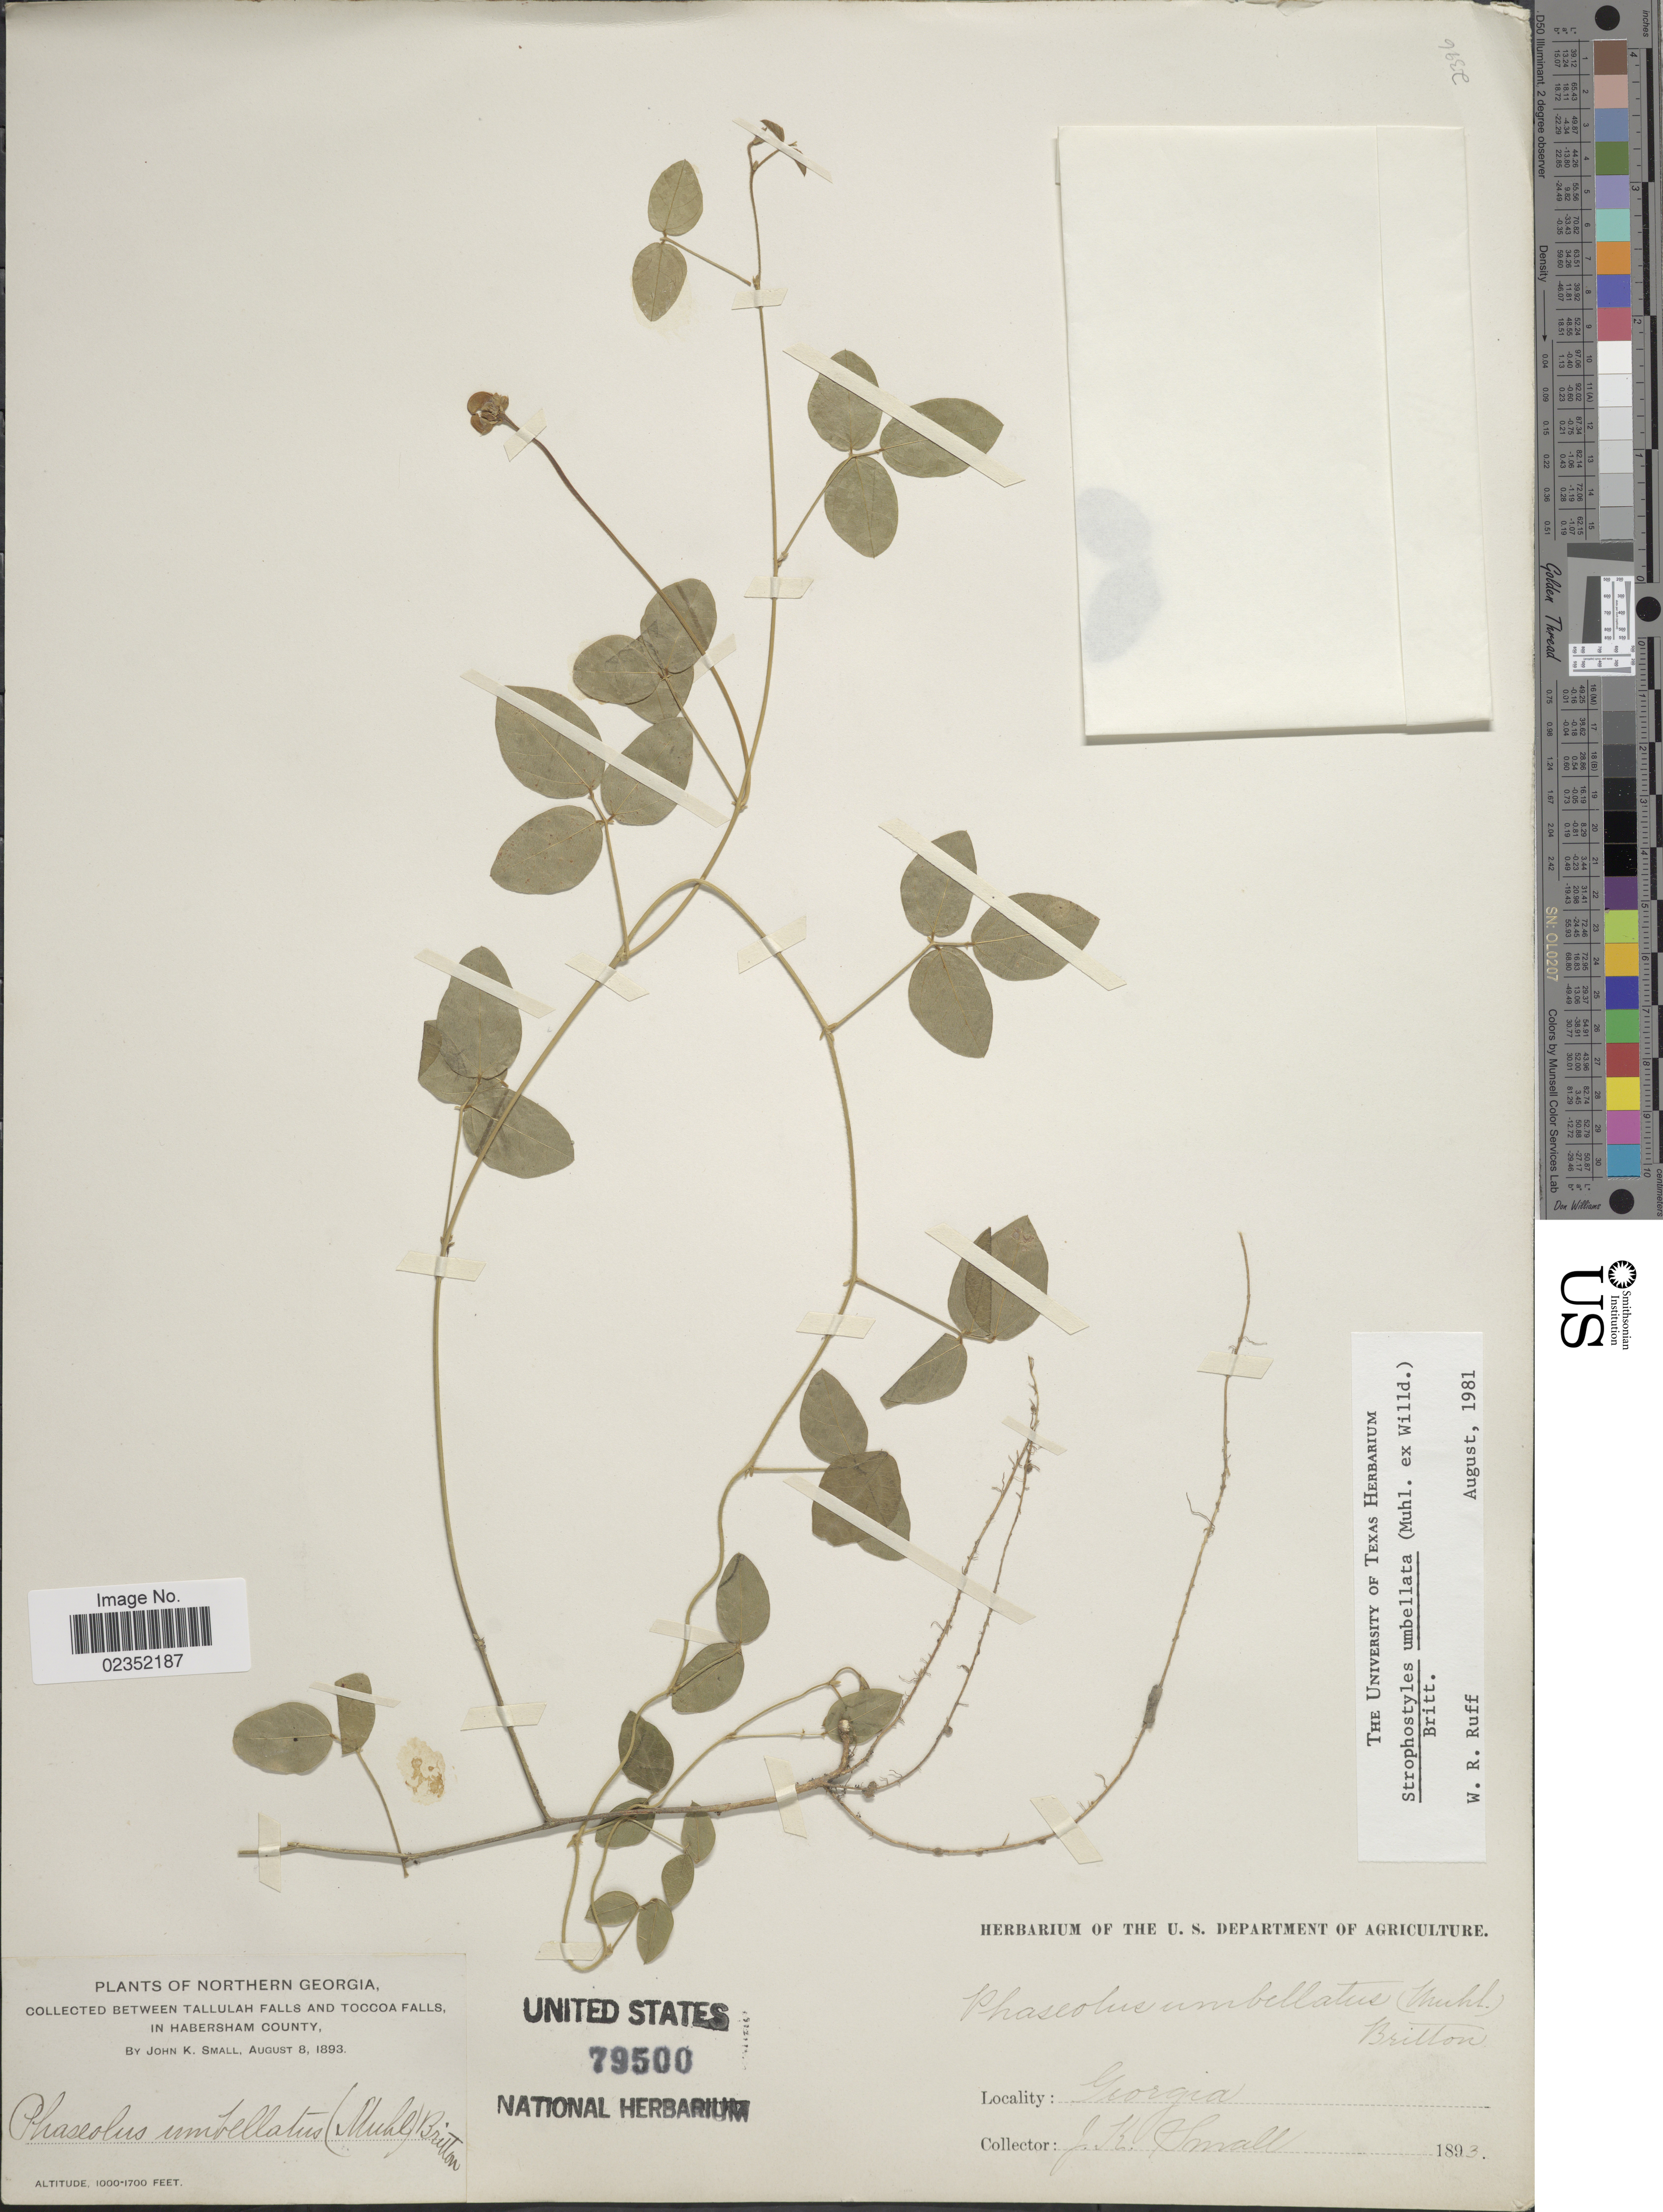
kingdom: Plantae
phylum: Tracheophyta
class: Magnoliopsida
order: Fabales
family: Fabaceae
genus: Strophostyles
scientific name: Strophostyles umbellata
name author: (Muhl. ex Willd.) Britton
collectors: J. K. Small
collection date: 1893-08-08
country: United States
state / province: Georgia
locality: Northern Georgia. Collected between Tallulah Falls and Toccoa Falls, in Habersham County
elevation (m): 305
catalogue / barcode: US 79500